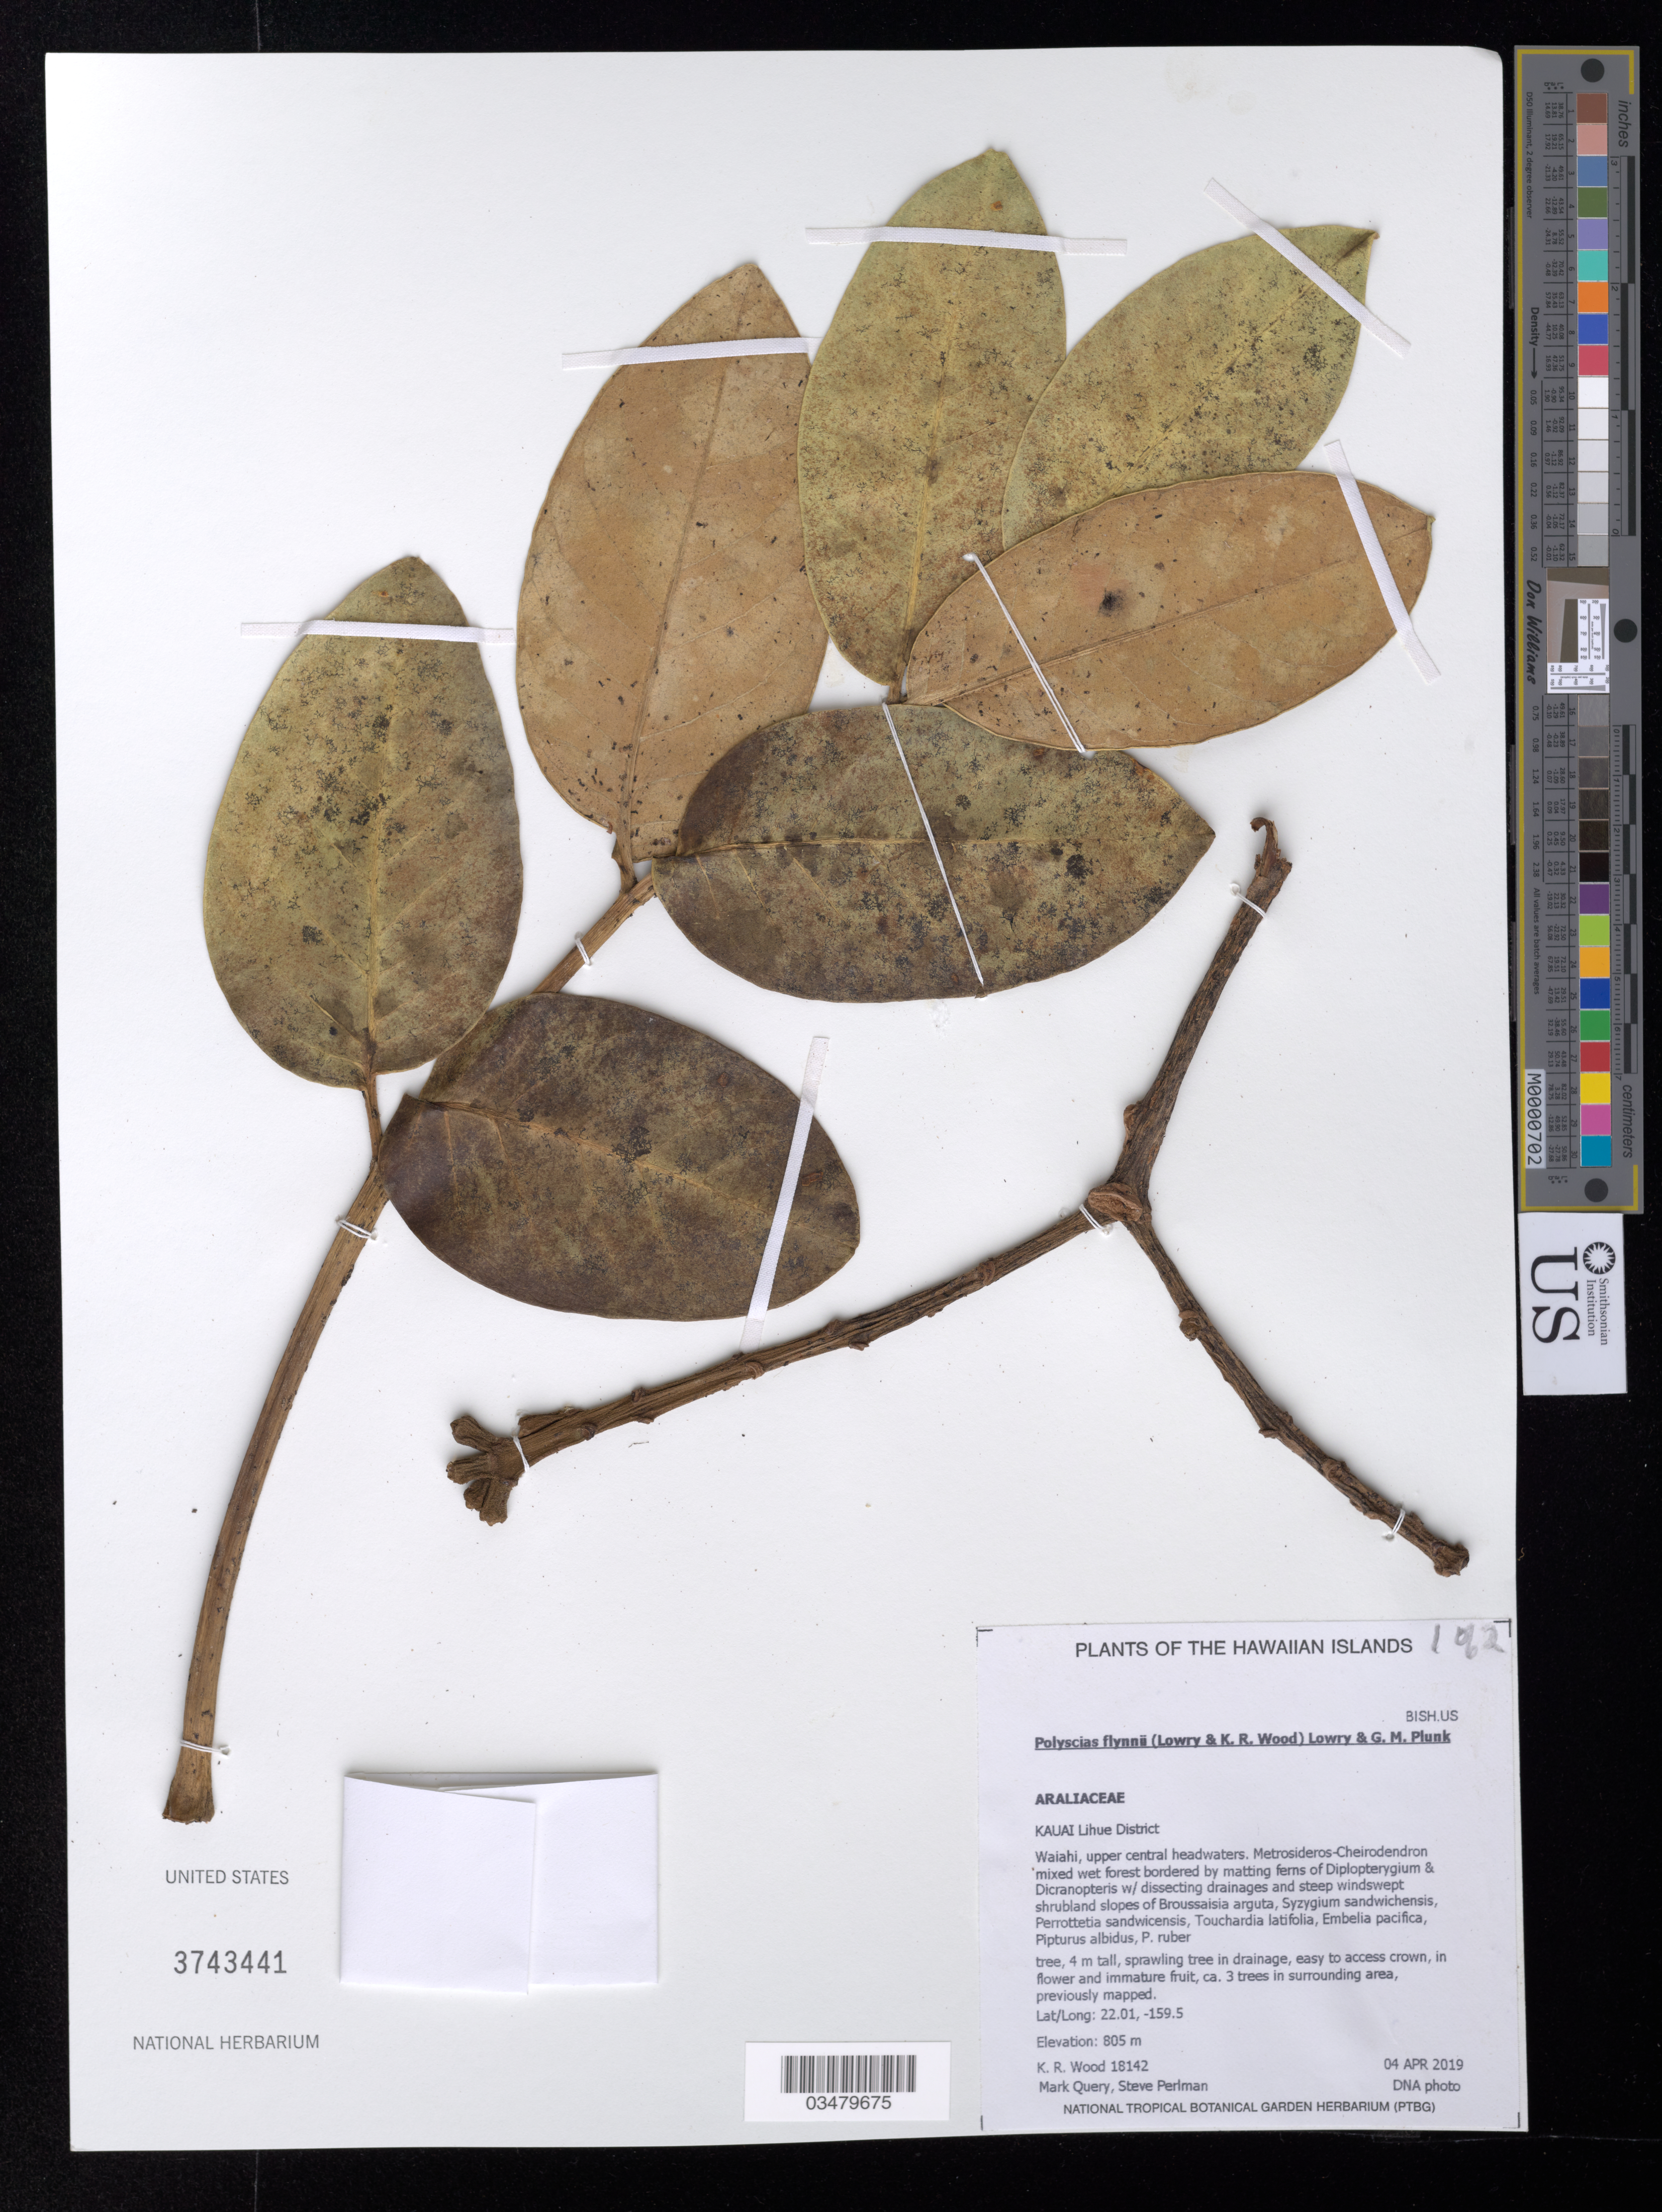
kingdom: Plantae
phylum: Tracheophyta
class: Magnoliopsida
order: Apiales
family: Araliaceae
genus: Polyscias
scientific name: Polyscias flynnii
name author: (Lowry & K.R. Wood) Lowry & G. M. Plunkett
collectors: K. R. Wood, M. Query & S. P. Perlman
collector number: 18142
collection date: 2019-04-04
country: United States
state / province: Hawaii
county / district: Kauai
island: Kaua'i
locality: Lihue District, Waiahi, upper central headwaters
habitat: Mixed wet forest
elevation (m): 805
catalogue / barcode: US 3743441